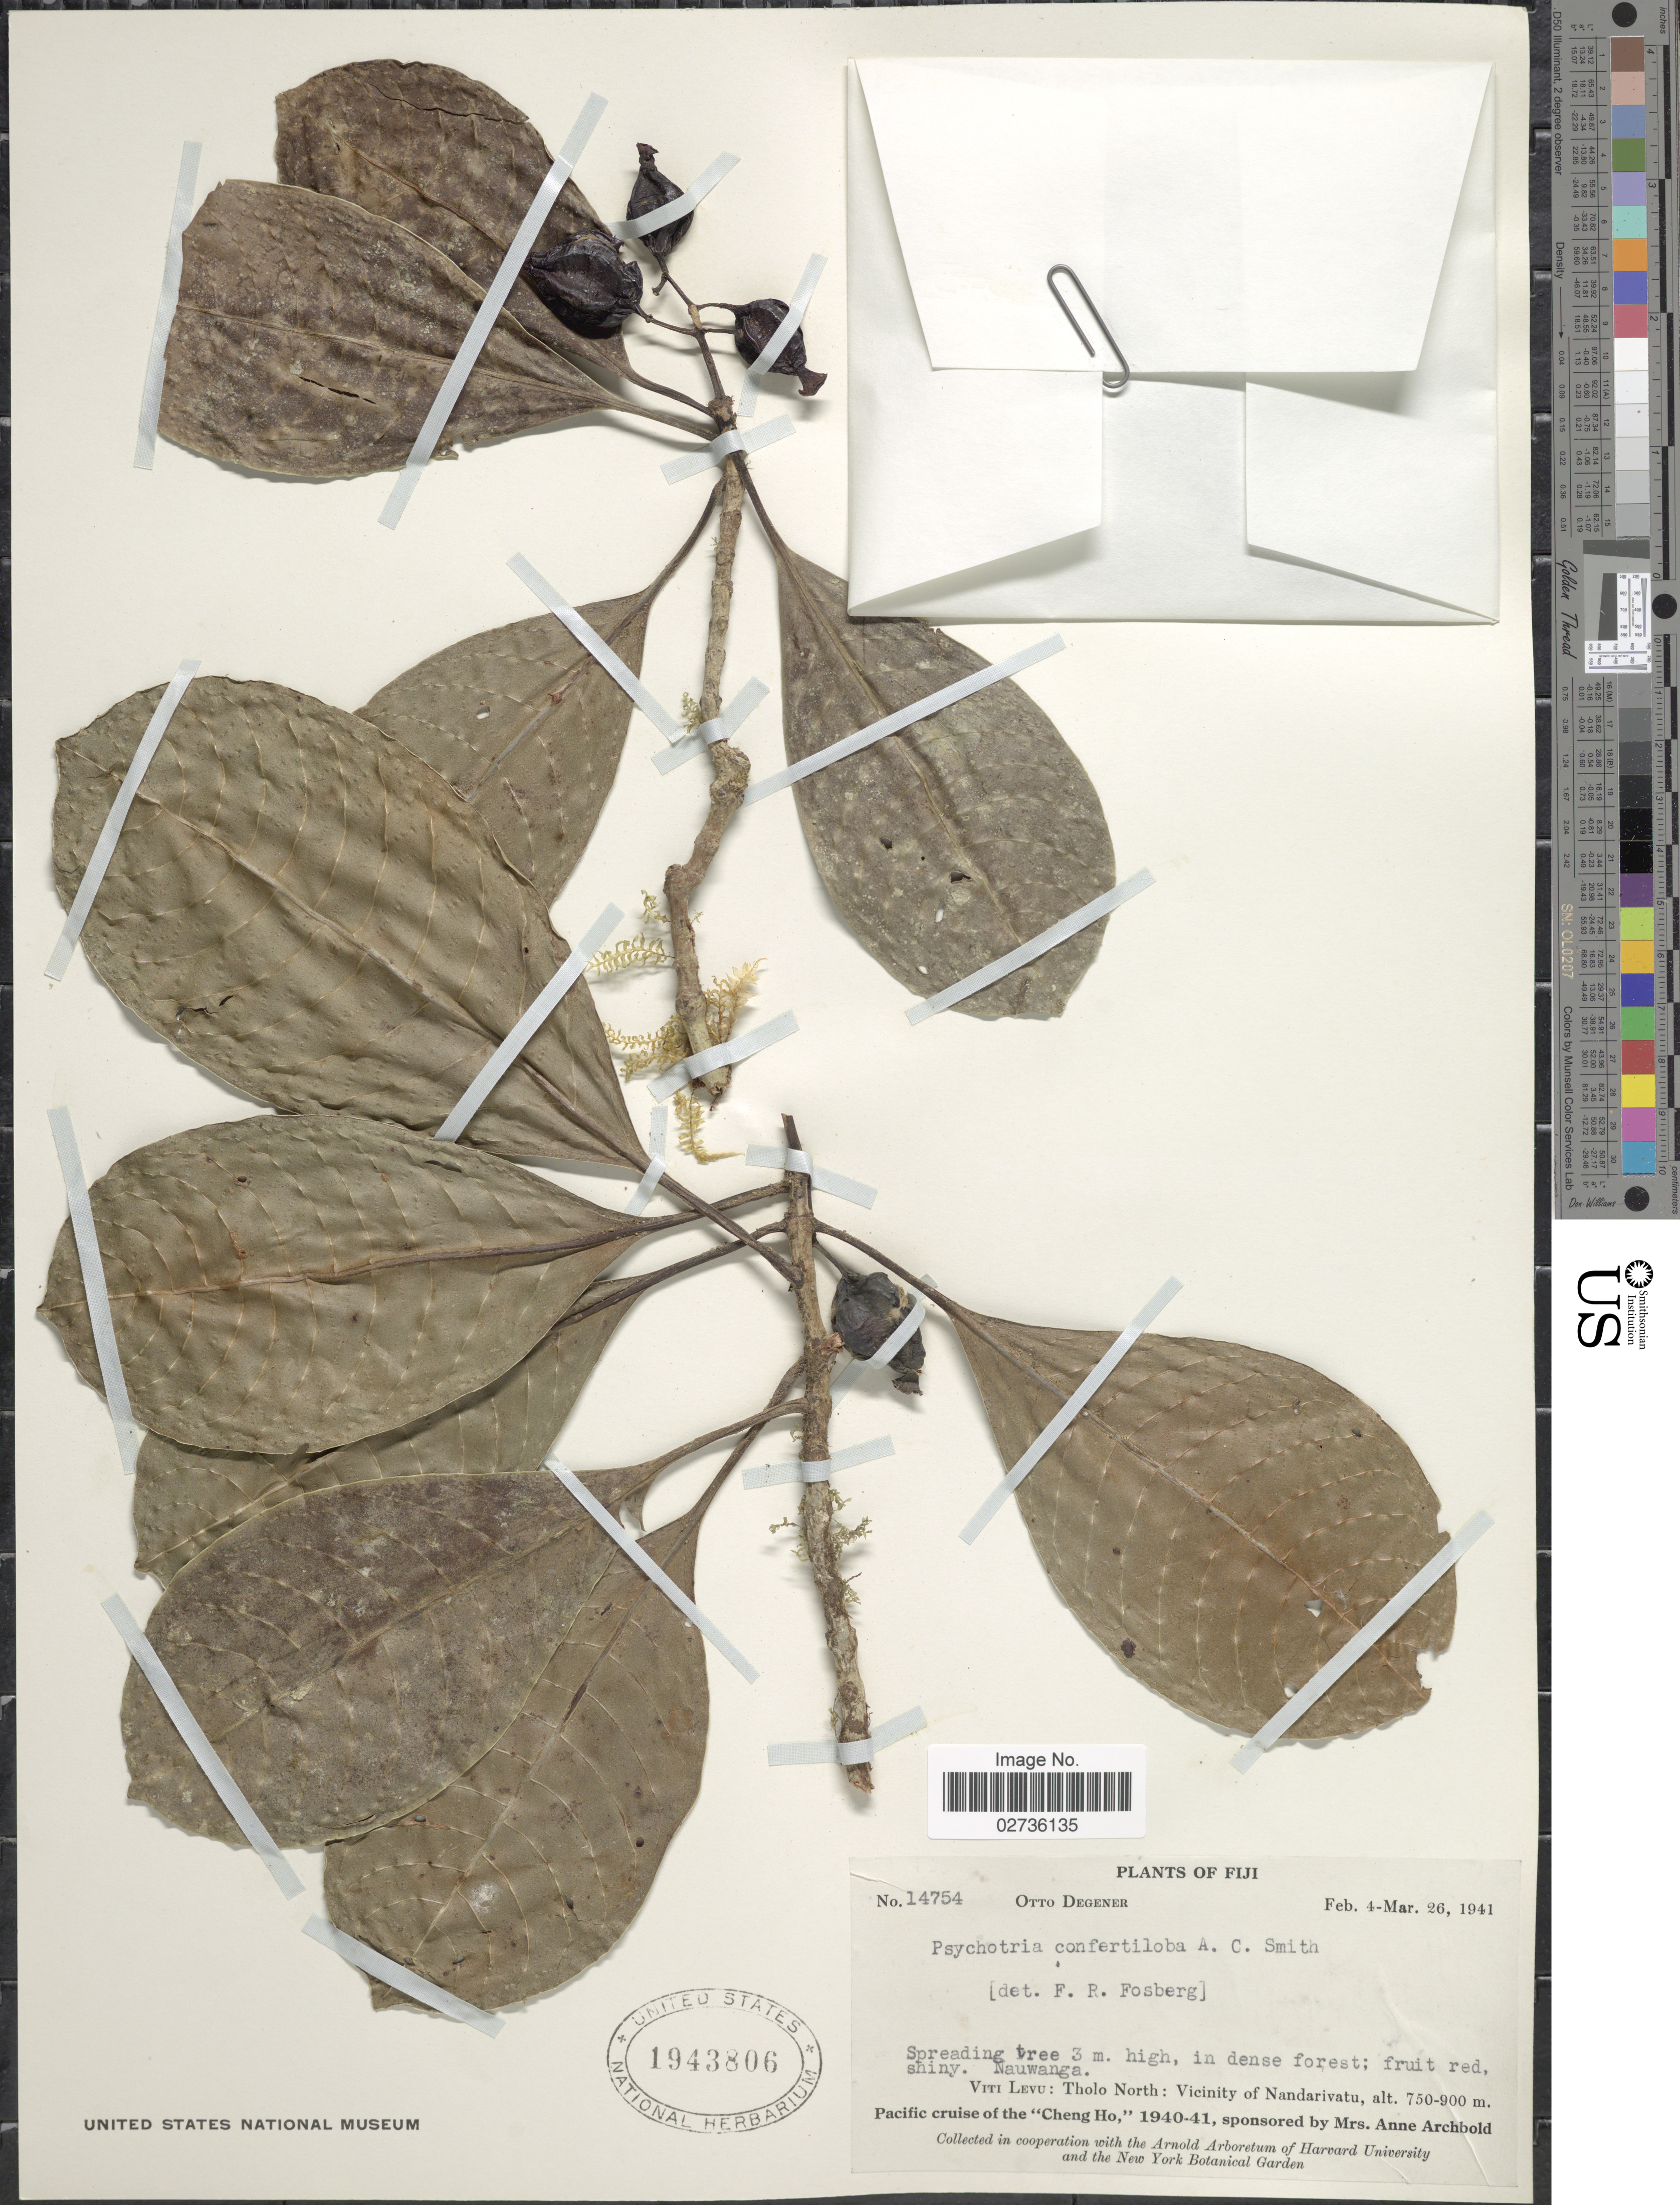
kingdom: Plantae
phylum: Tracheophyta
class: Magnoliopsida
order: Gentianales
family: Rubiaceae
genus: Psychotria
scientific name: Psychotria confertiloba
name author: A.C. Sm.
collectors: O. Degener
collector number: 14754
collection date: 1941-02-04/1941-03-26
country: Fiji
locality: Nauwanga. Viti Levu: Tholo North: Vicinity of Nandarivatu.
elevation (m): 750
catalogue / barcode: US 1943806